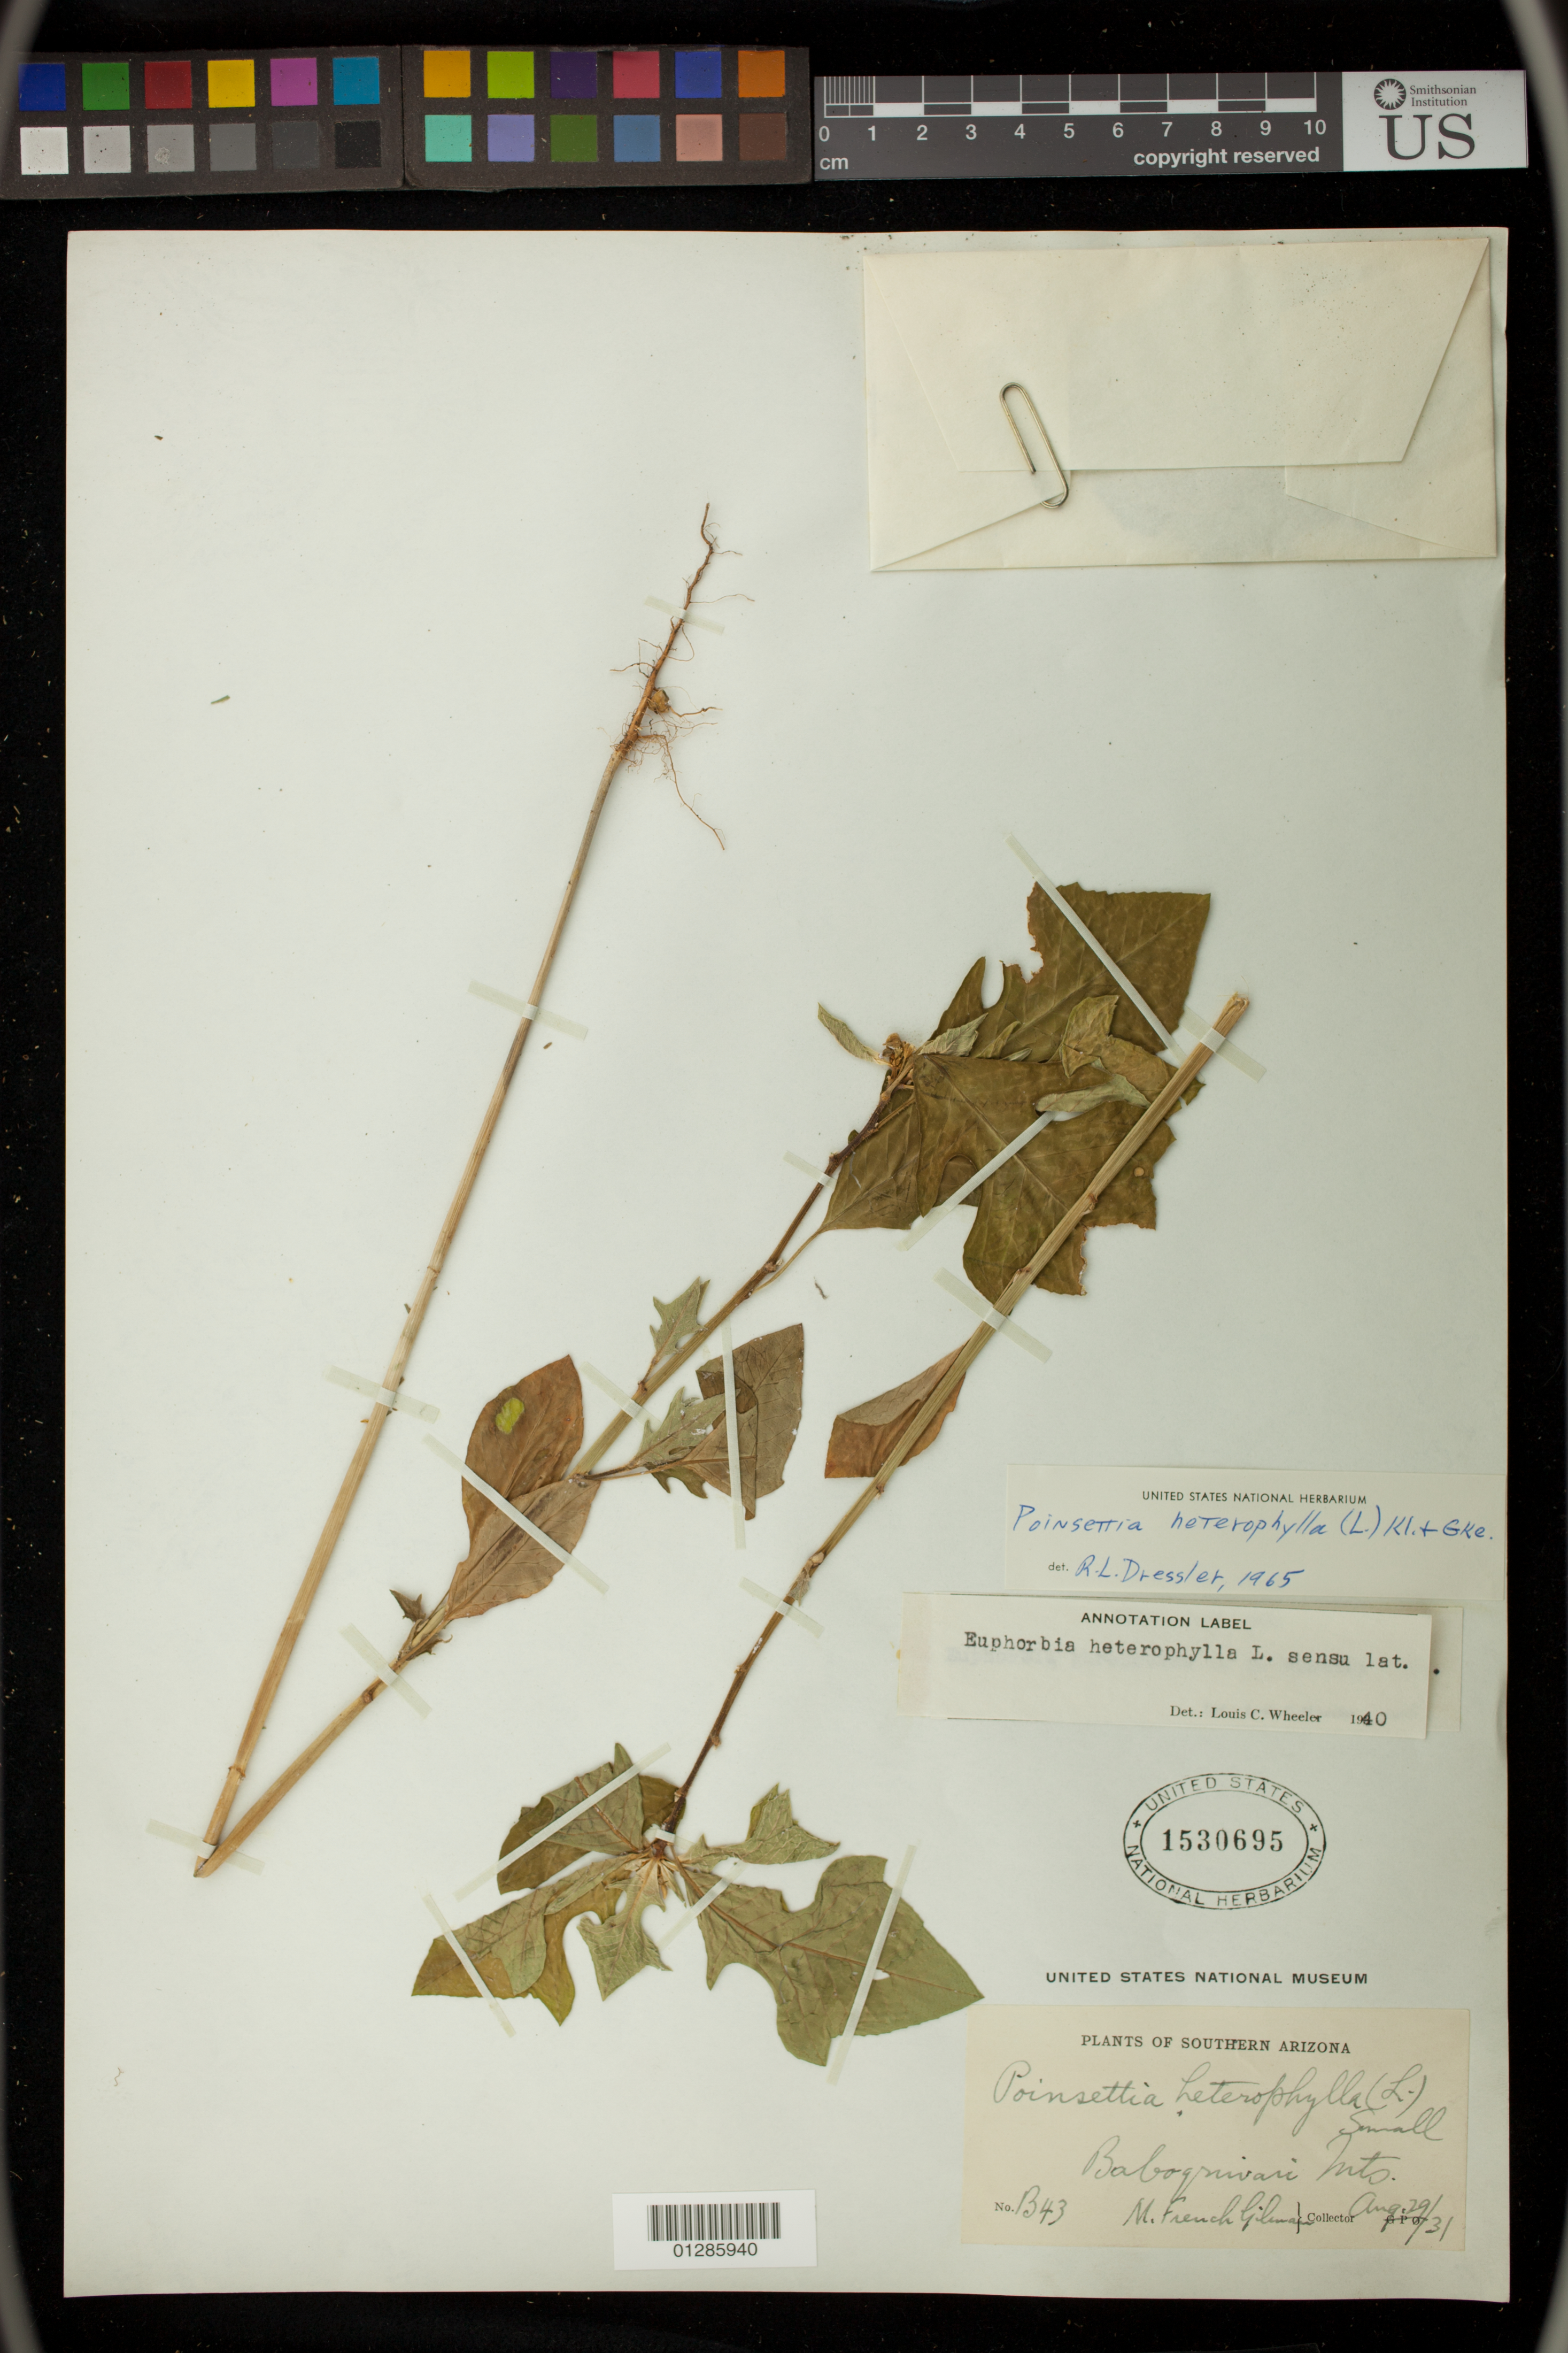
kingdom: Plantae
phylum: Tracheophyta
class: Magnoliopsida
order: Malpighiales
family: Euphorbiaceae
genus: Euphorbia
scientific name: Euphorbia heterophylla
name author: L.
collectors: M. F. Gilman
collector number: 1343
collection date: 1931-08-29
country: United States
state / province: Arizona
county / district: Pima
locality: Baboquivari Mts.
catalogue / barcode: US 1530695